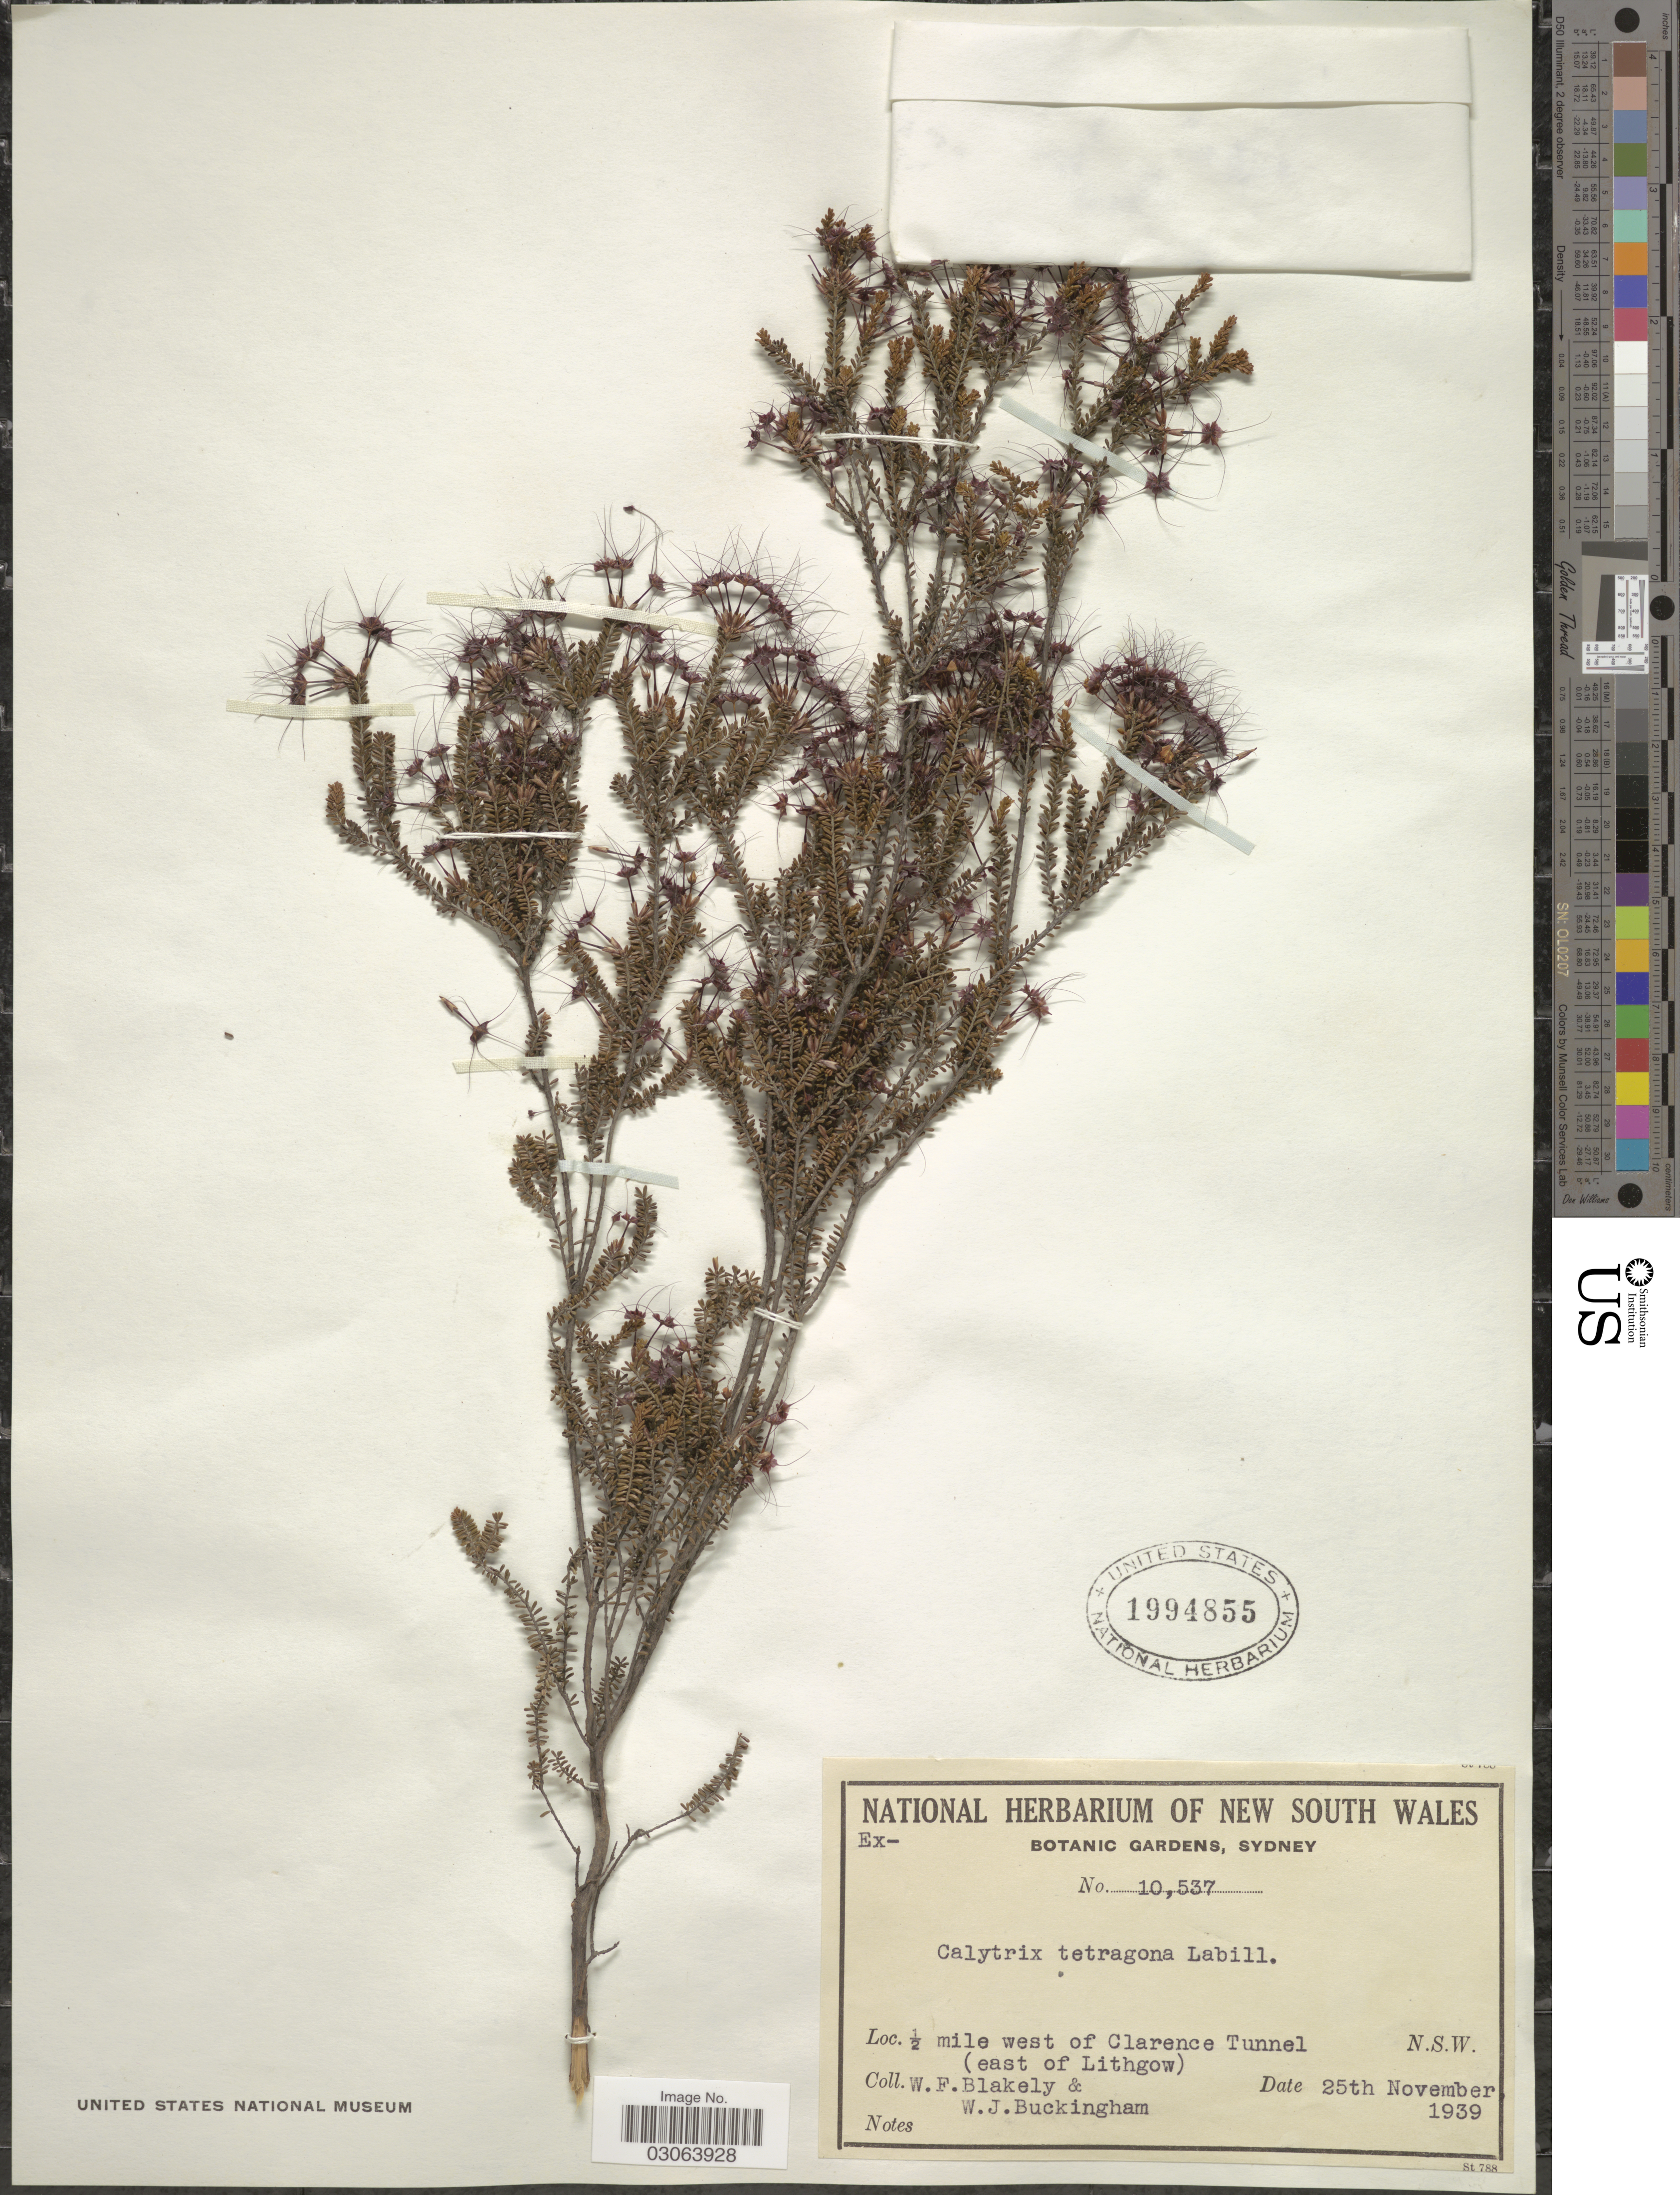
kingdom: Plantae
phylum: Tracheophyta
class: Magnoliopsida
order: Myrtales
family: Myrtaceae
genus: Calytrix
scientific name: Calytrix tetragona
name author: Labill.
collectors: W. Blakely & W. Buckingham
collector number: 10537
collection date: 1939-11-25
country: Australia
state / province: New South Wales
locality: ½ mile west of Clarence Tunnel (east of Lithgow).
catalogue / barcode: US 1994855